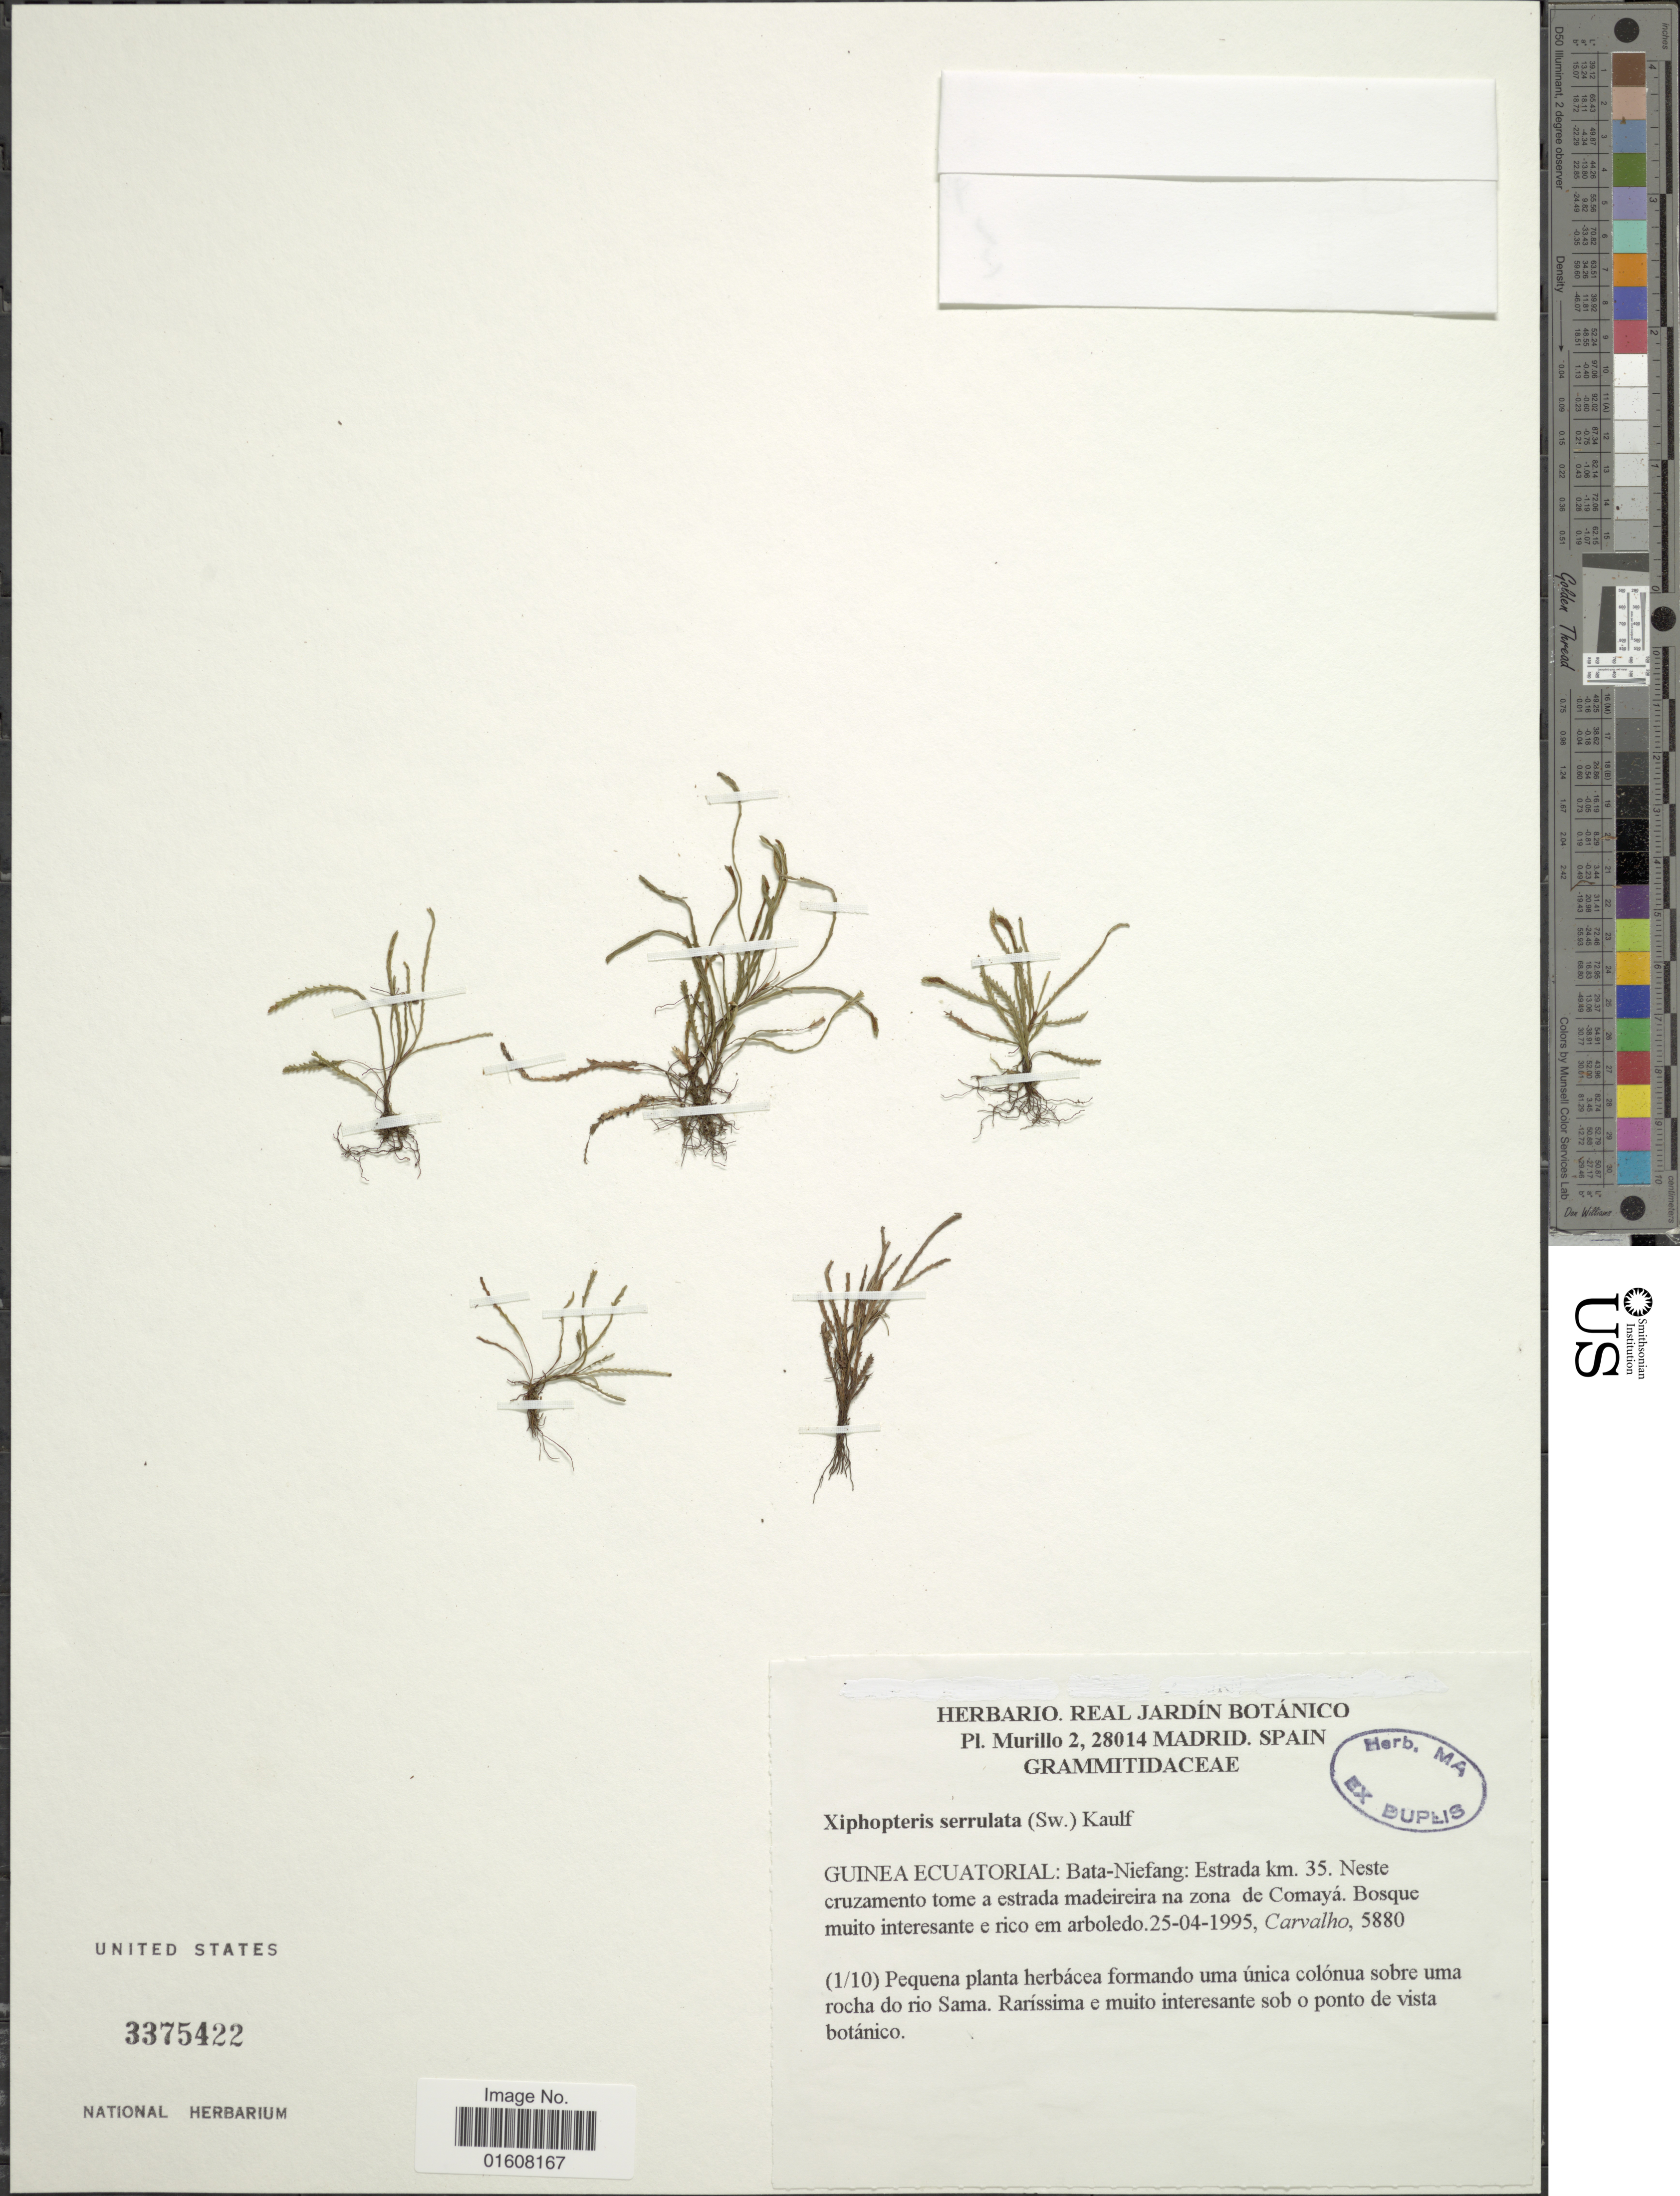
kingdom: Plantae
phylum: Tracheophyta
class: Polypodiopsida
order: Polypodiales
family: Polypodiaceae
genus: Cochlidium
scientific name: Cochlidium serrulatum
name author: (Sw.) L.E. Bishop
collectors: Carvalho, --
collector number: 5880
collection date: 1995-04-25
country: Equatorial Guinea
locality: Bata-Niefang: Estrada km. 35. Neste cruzamento tome a estrada madeireira na zona de Comayá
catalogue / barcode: US 3375422